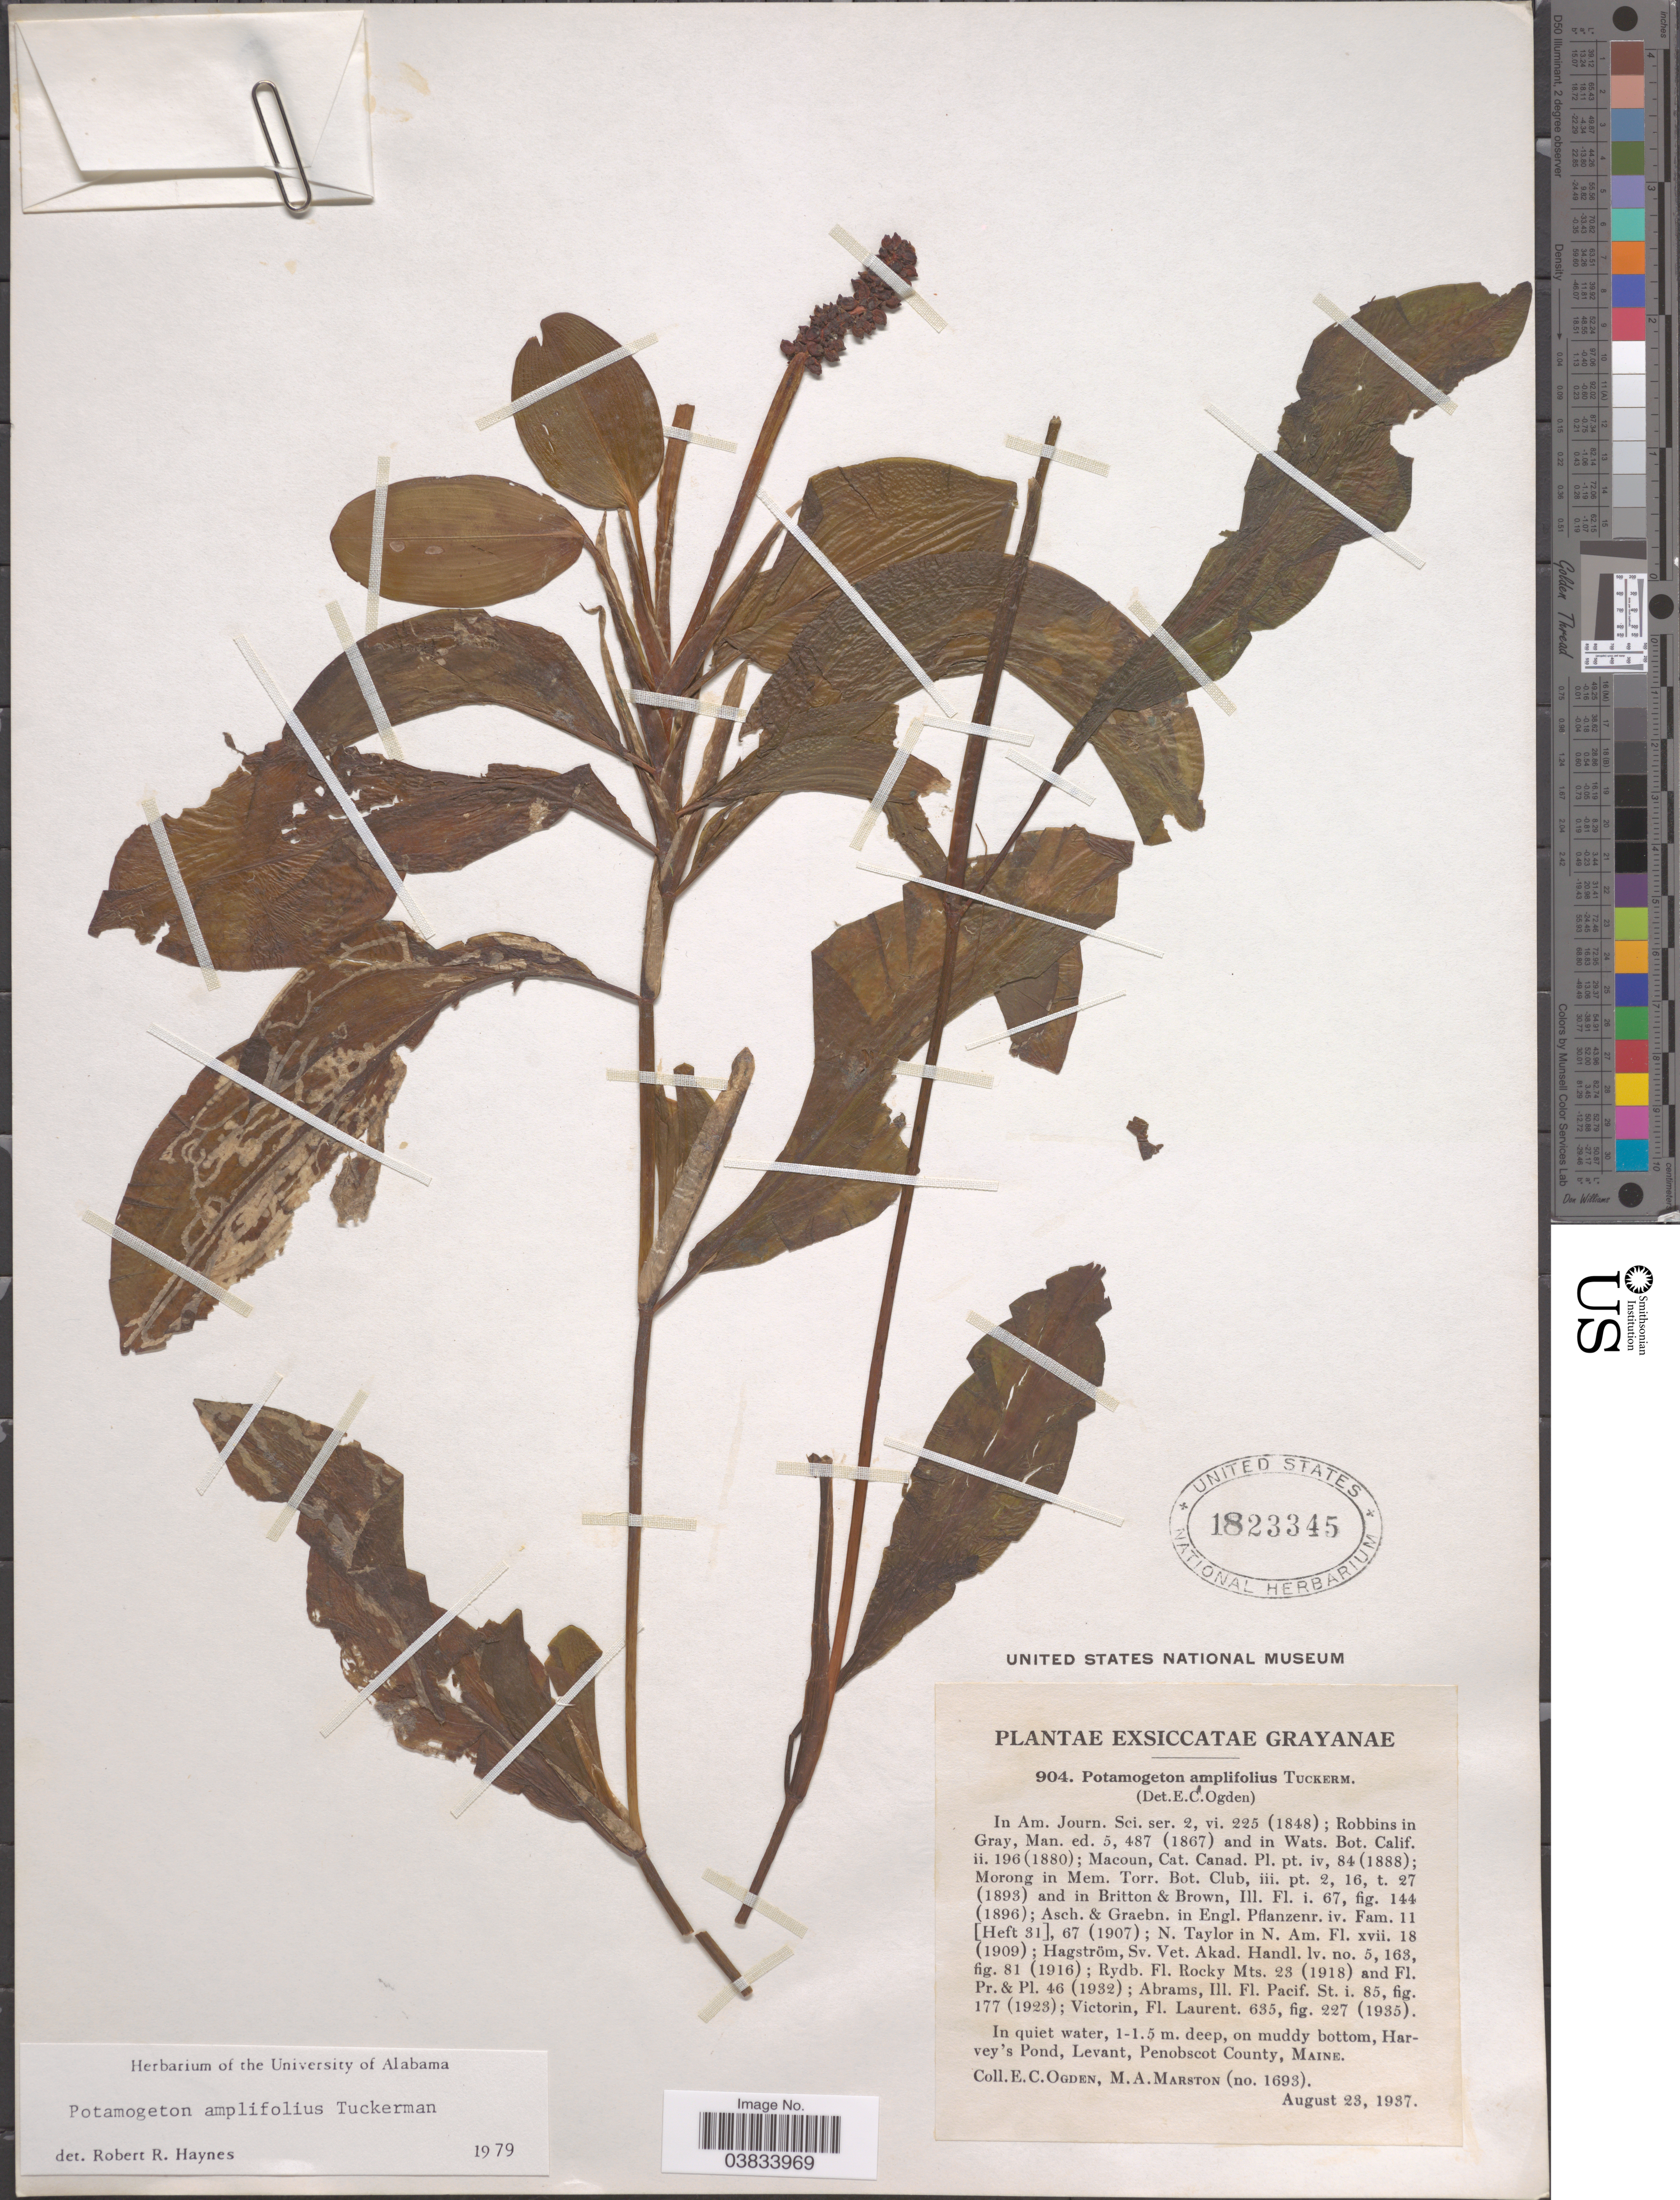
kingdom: Plantae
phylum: Tracheophyta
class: Liliopsida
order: Alismatales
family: Potamogetonaceae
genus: Potamogeton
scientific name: Potamogeton amplifolius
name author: Tuckerm.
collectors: E. Ogden & M. Marston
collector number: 1693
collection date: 1937-08-23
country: United States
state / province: Maine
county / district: Penobscot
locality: Grayanae. Harvey's Pond, Levant, Penobscot County.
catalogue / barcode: US 1823345